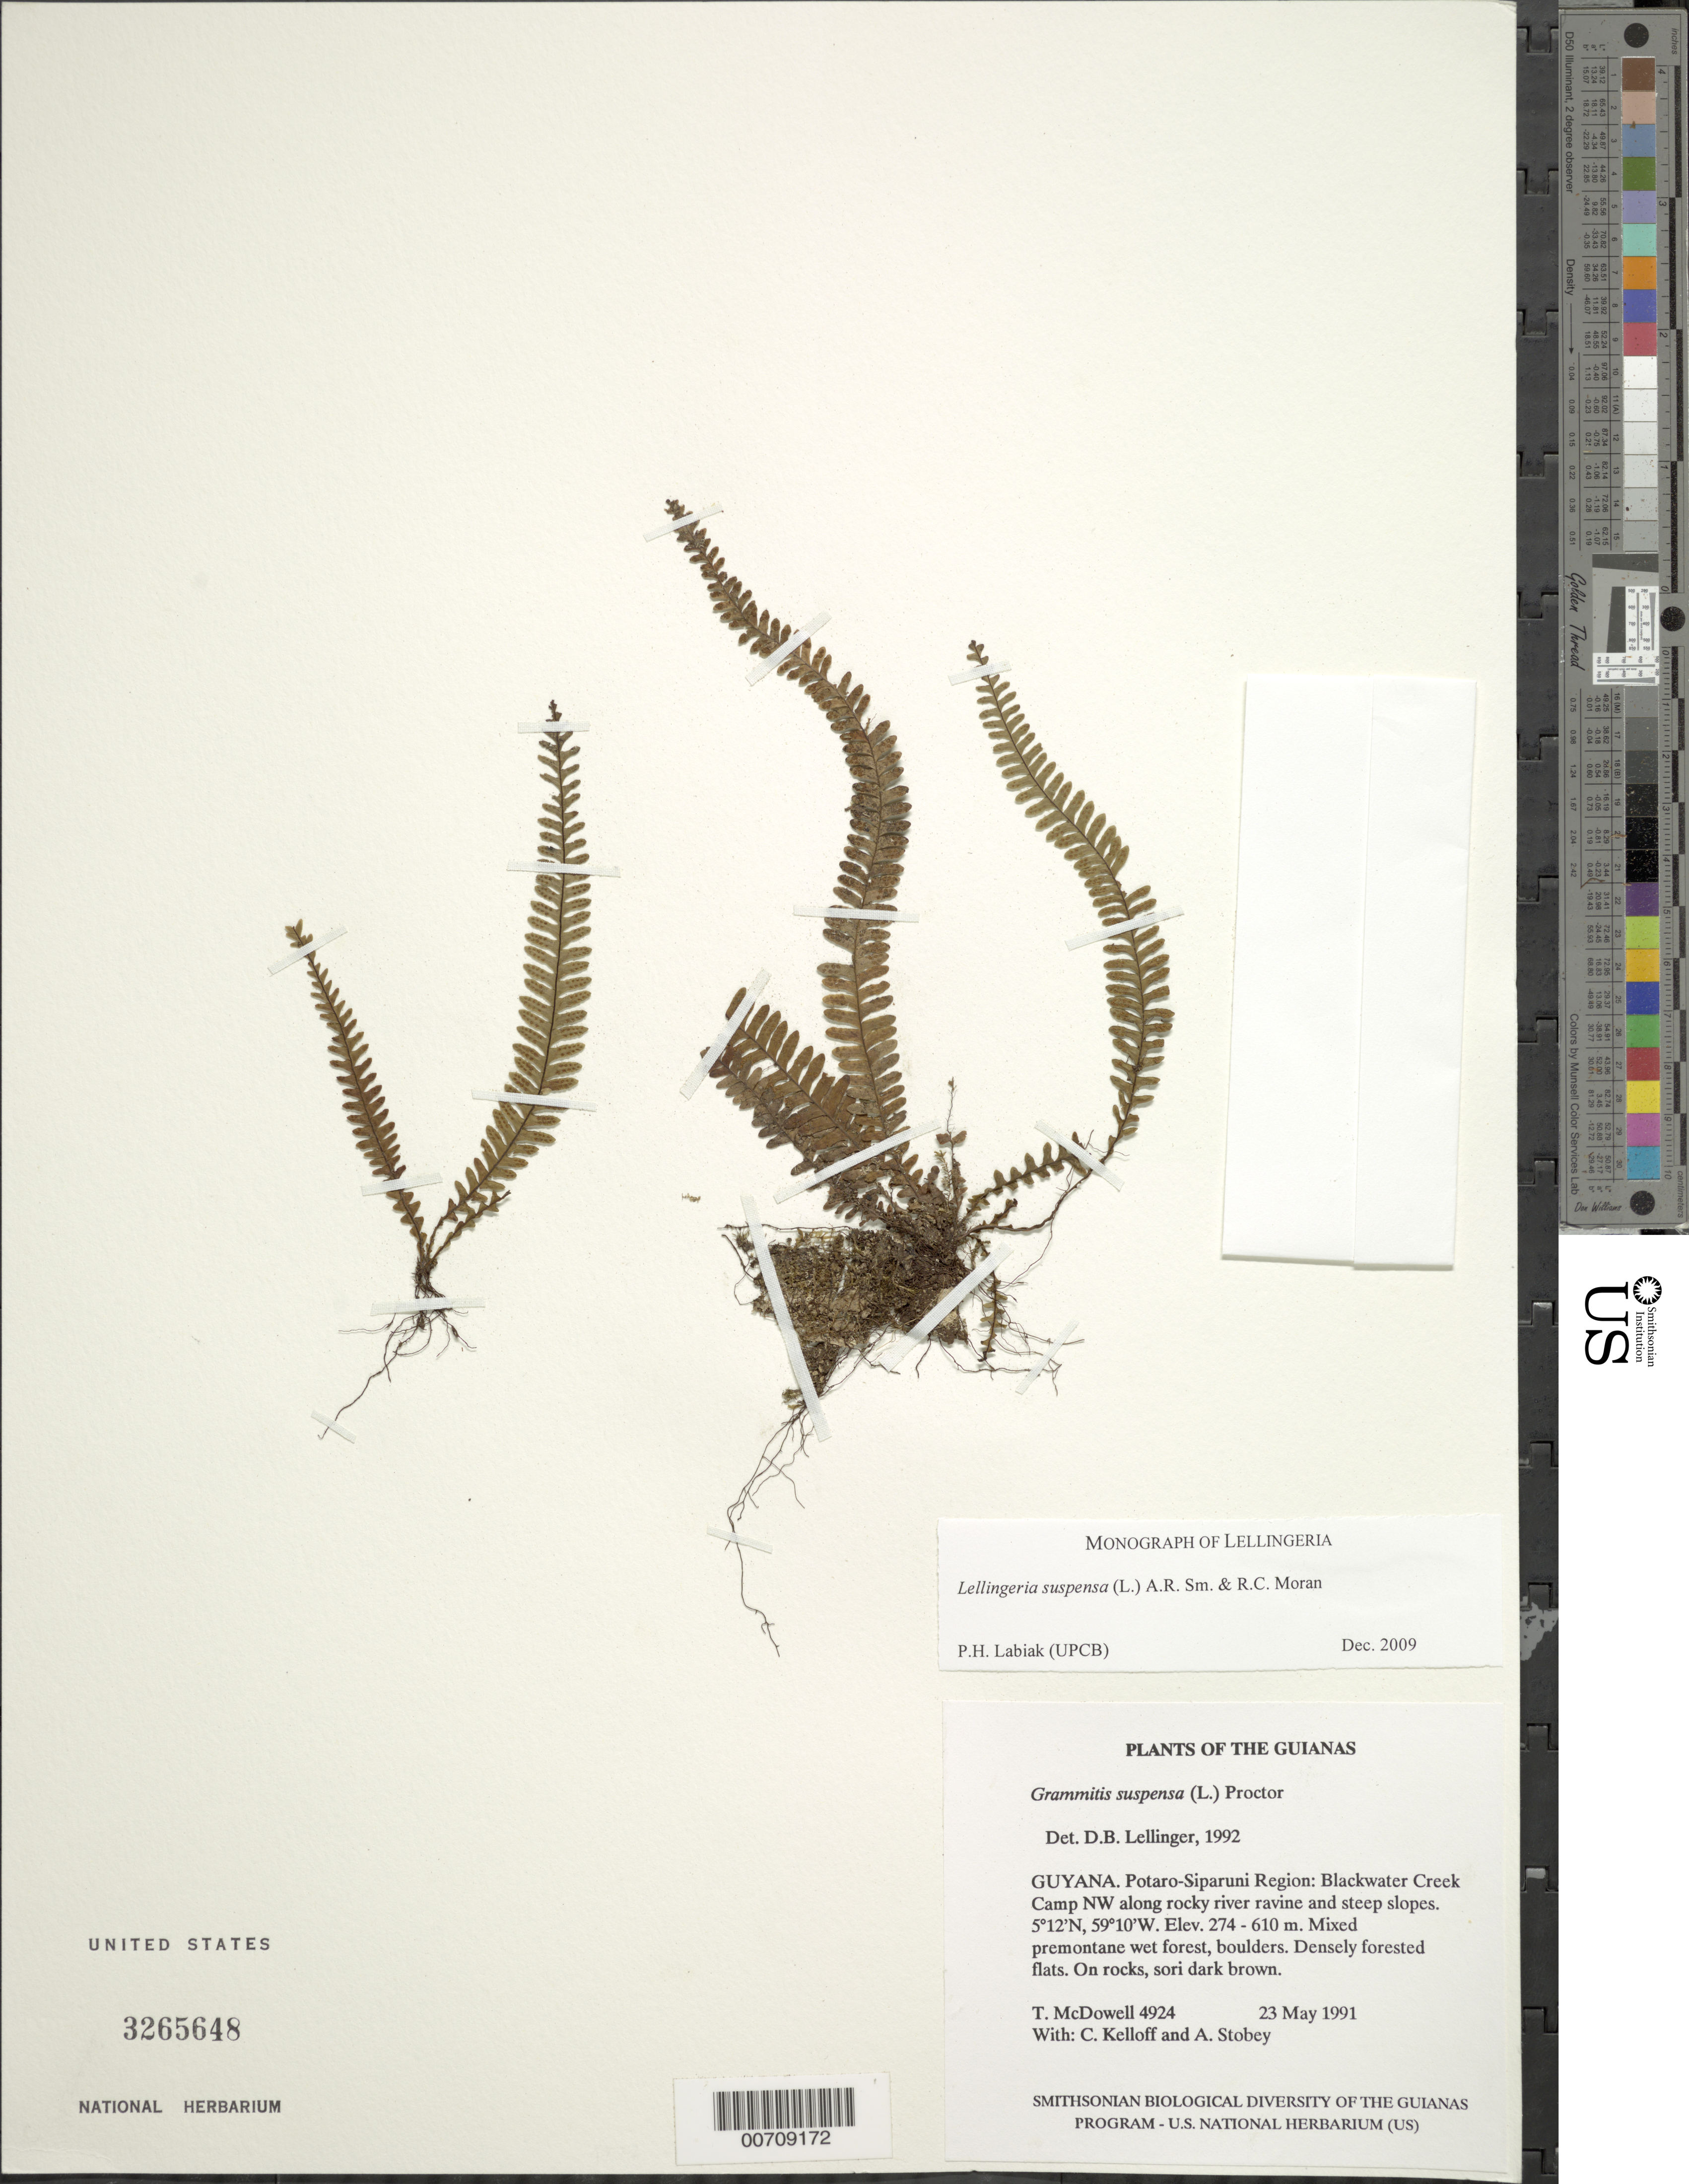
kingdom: Plantae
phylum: Tracheophyta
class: Polypodiopsida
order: Polypodiales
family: Polypodiaceae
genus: Lellingeria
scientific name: Lellingeria suspensa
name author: (L.) A.R. Sm. & R.C. Moran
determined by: Labiak, P. H.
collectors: T. McDowell, C. L. Kelloff & A. Stobey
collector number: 4924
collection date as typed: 23 May 1991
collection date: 1991-05-23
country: Guyana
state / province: Potaro-Siparuni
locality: Blackwater Creek Camp NW along ravine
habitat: Rocky river ravine, steep slopes. Mixed premontane wet forest, boulders. Densely forested flats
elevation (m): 274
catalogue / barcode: US 3265648